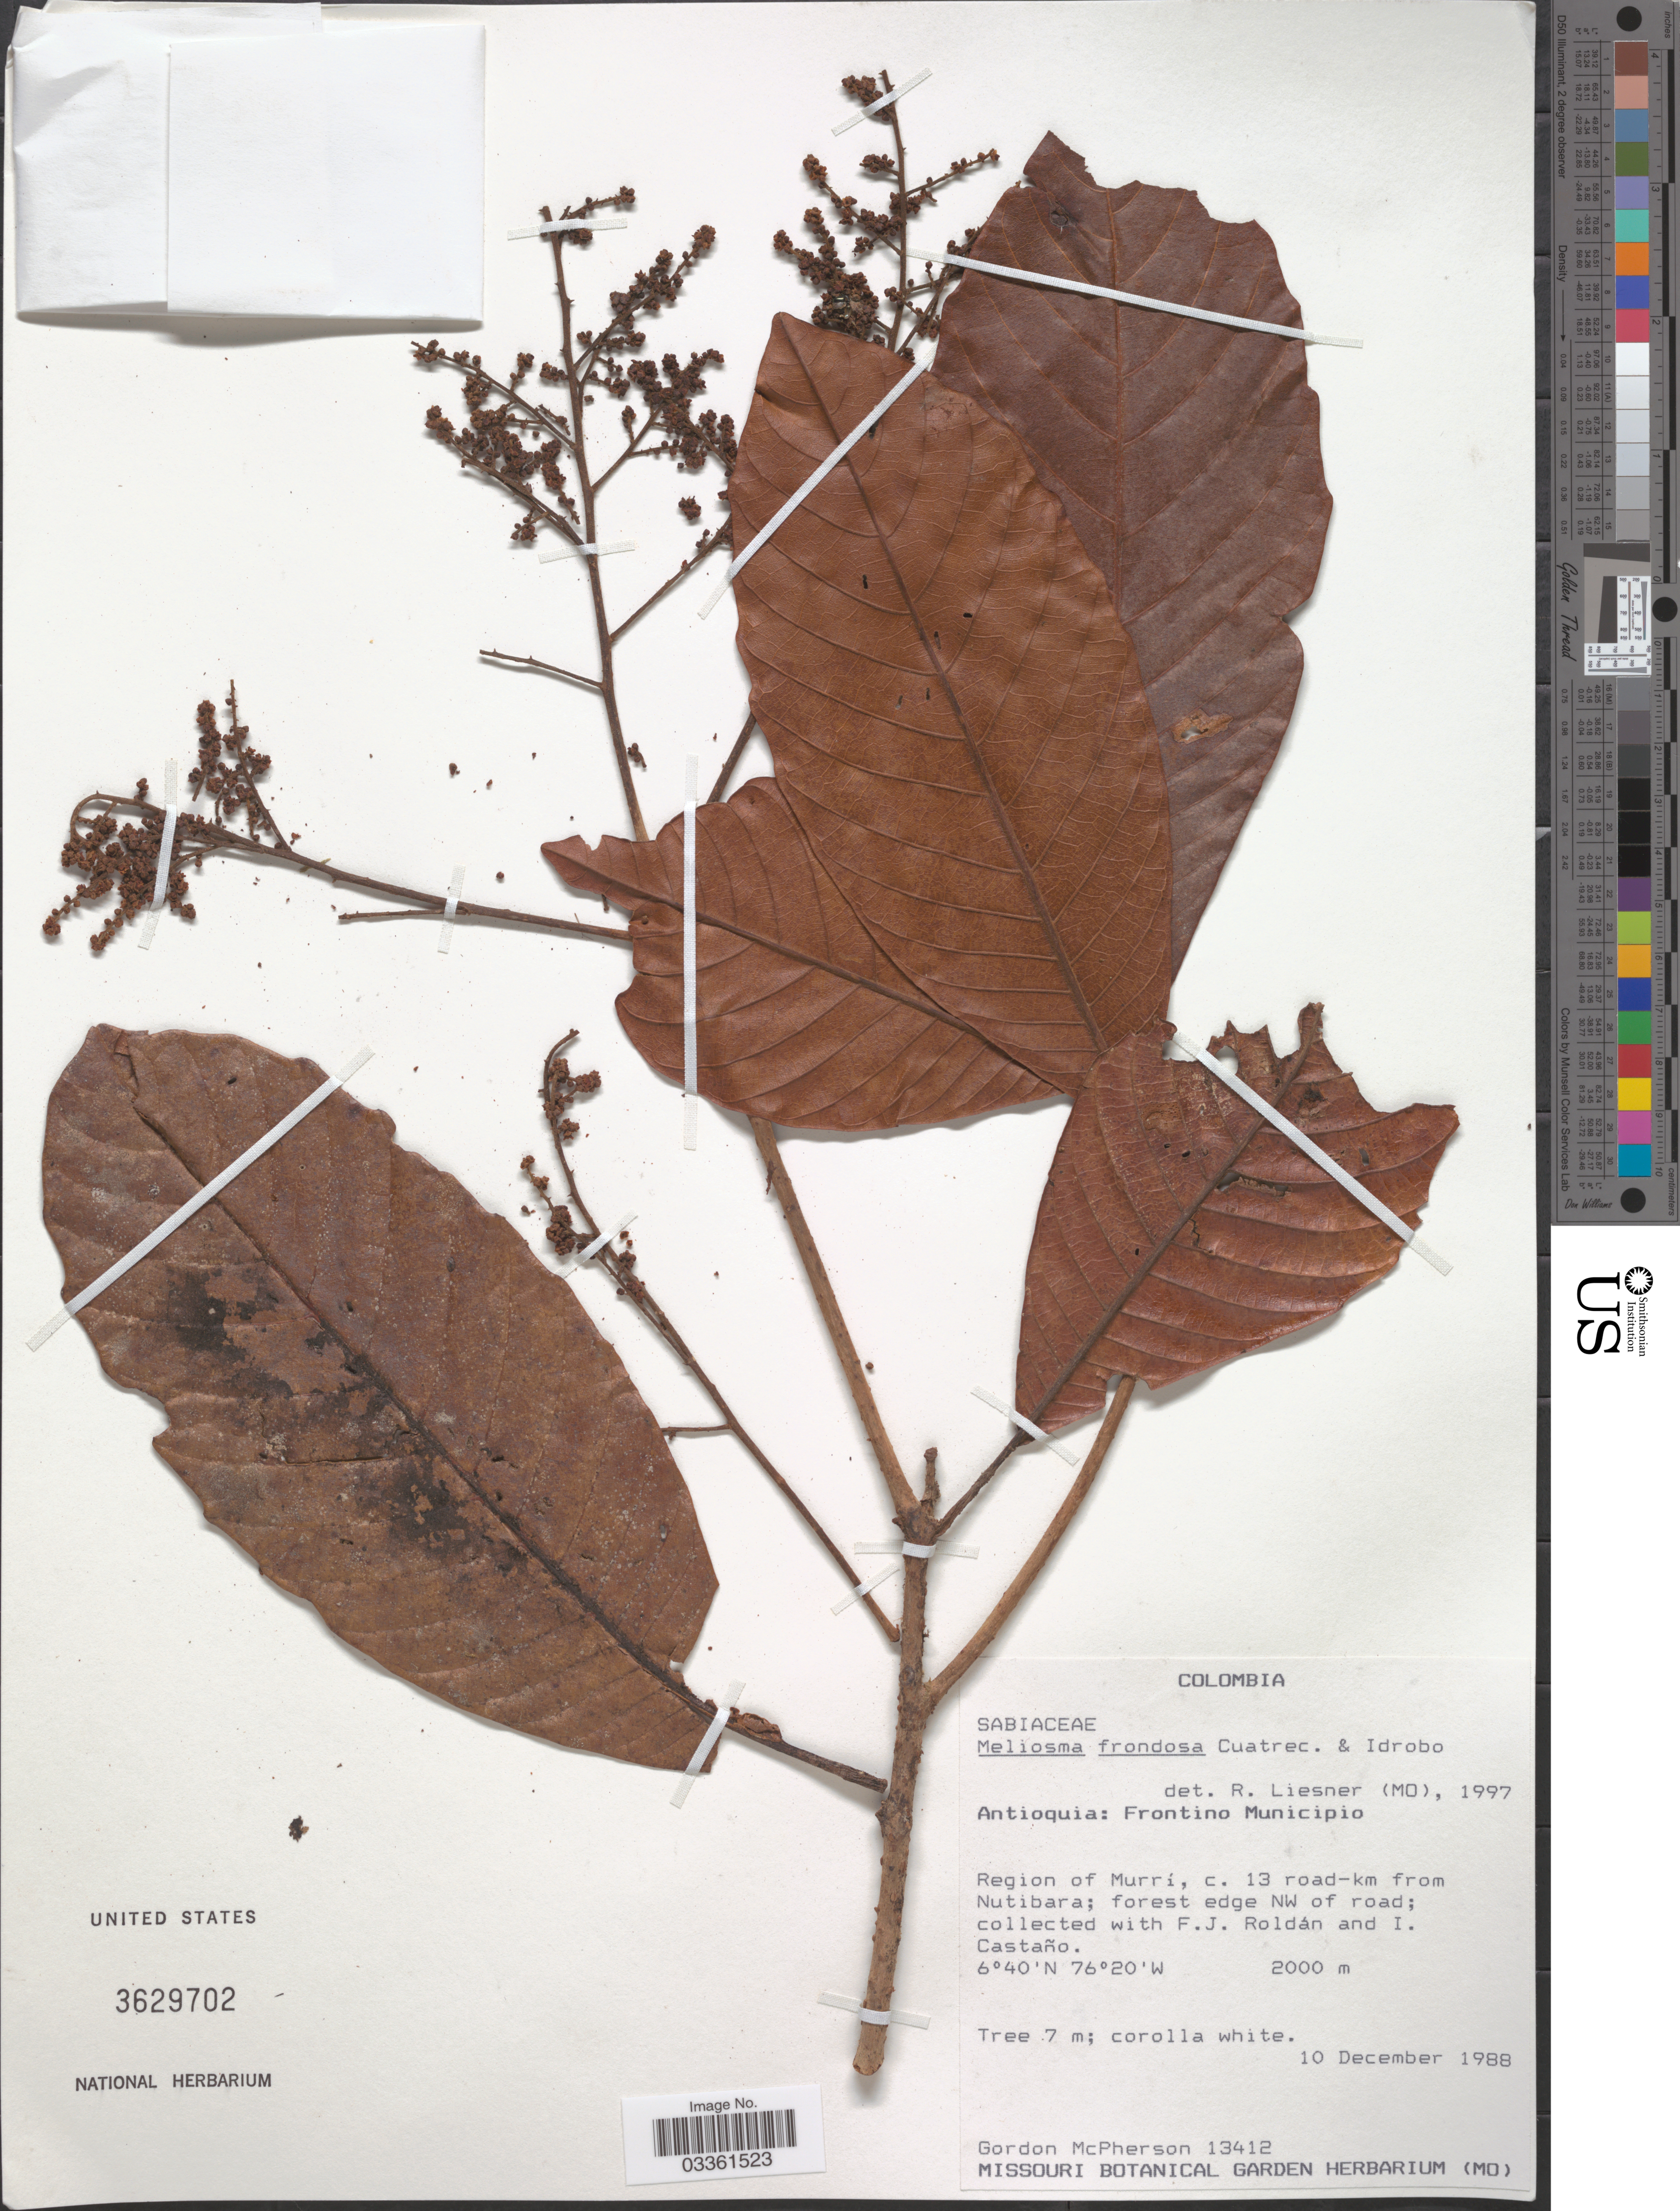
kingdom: Plantae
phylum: Tracheophyta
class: Magnoliopsida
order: Proteales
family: Sabiaceae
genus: Meliosma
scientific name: Meliosma sp.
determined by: Ávila, F. A.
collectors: G. D. McPherson, F. J. Roldán & I. Castaño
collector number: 13412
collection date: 1988-12-10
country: Colombia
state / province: Antioquia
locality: Frontino Municipio. Region of Murrí, c. 13 road-km from Nutibara; forest edge NW of road.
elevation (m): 2000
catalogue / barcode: US 3629702